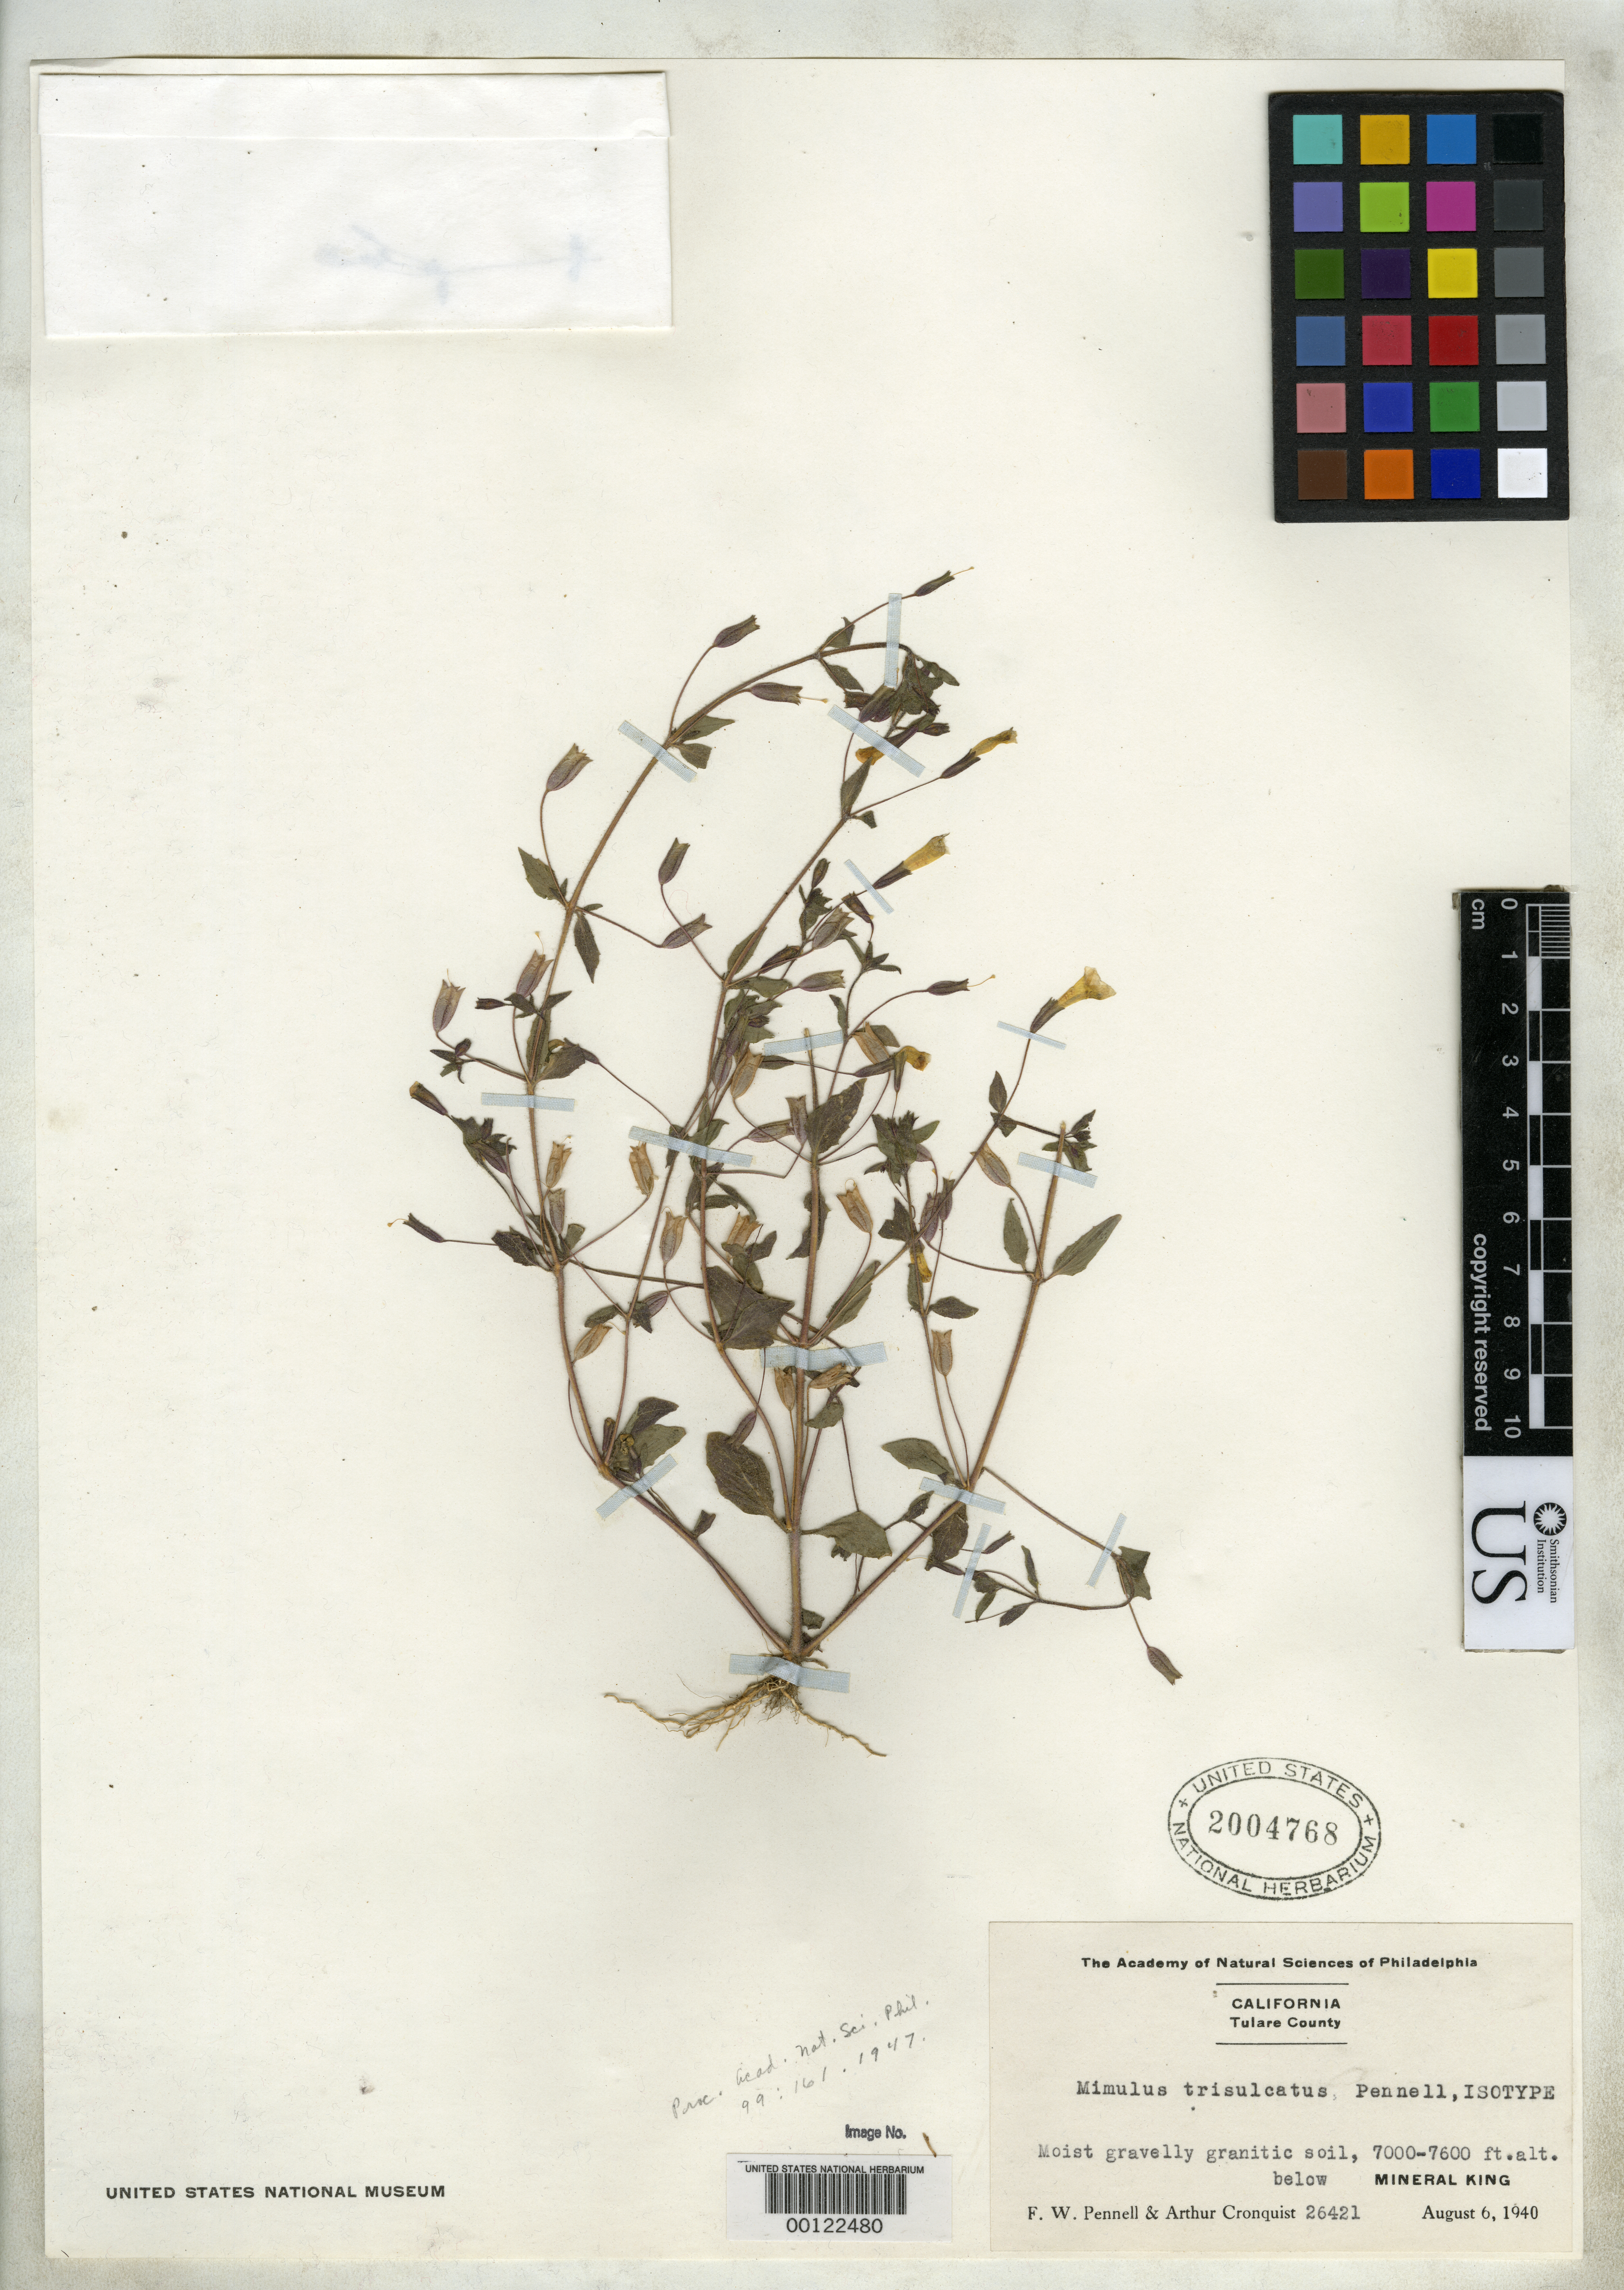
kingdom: Plantae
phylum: Tracheophyta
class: Magnoliopsida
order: Lamiales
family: Phrymaceae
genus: Mimulus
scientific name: Mimulus trisulcatus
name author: Pennell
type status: Isotype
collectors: F. W. Pennell & A. J. Cronquist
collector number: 26421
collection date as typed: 06 Aug 1940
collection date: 1940-08-06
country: United States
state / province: California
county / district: Tulare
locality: Below Mineral King.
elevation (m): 2134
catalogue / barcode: US 2004768